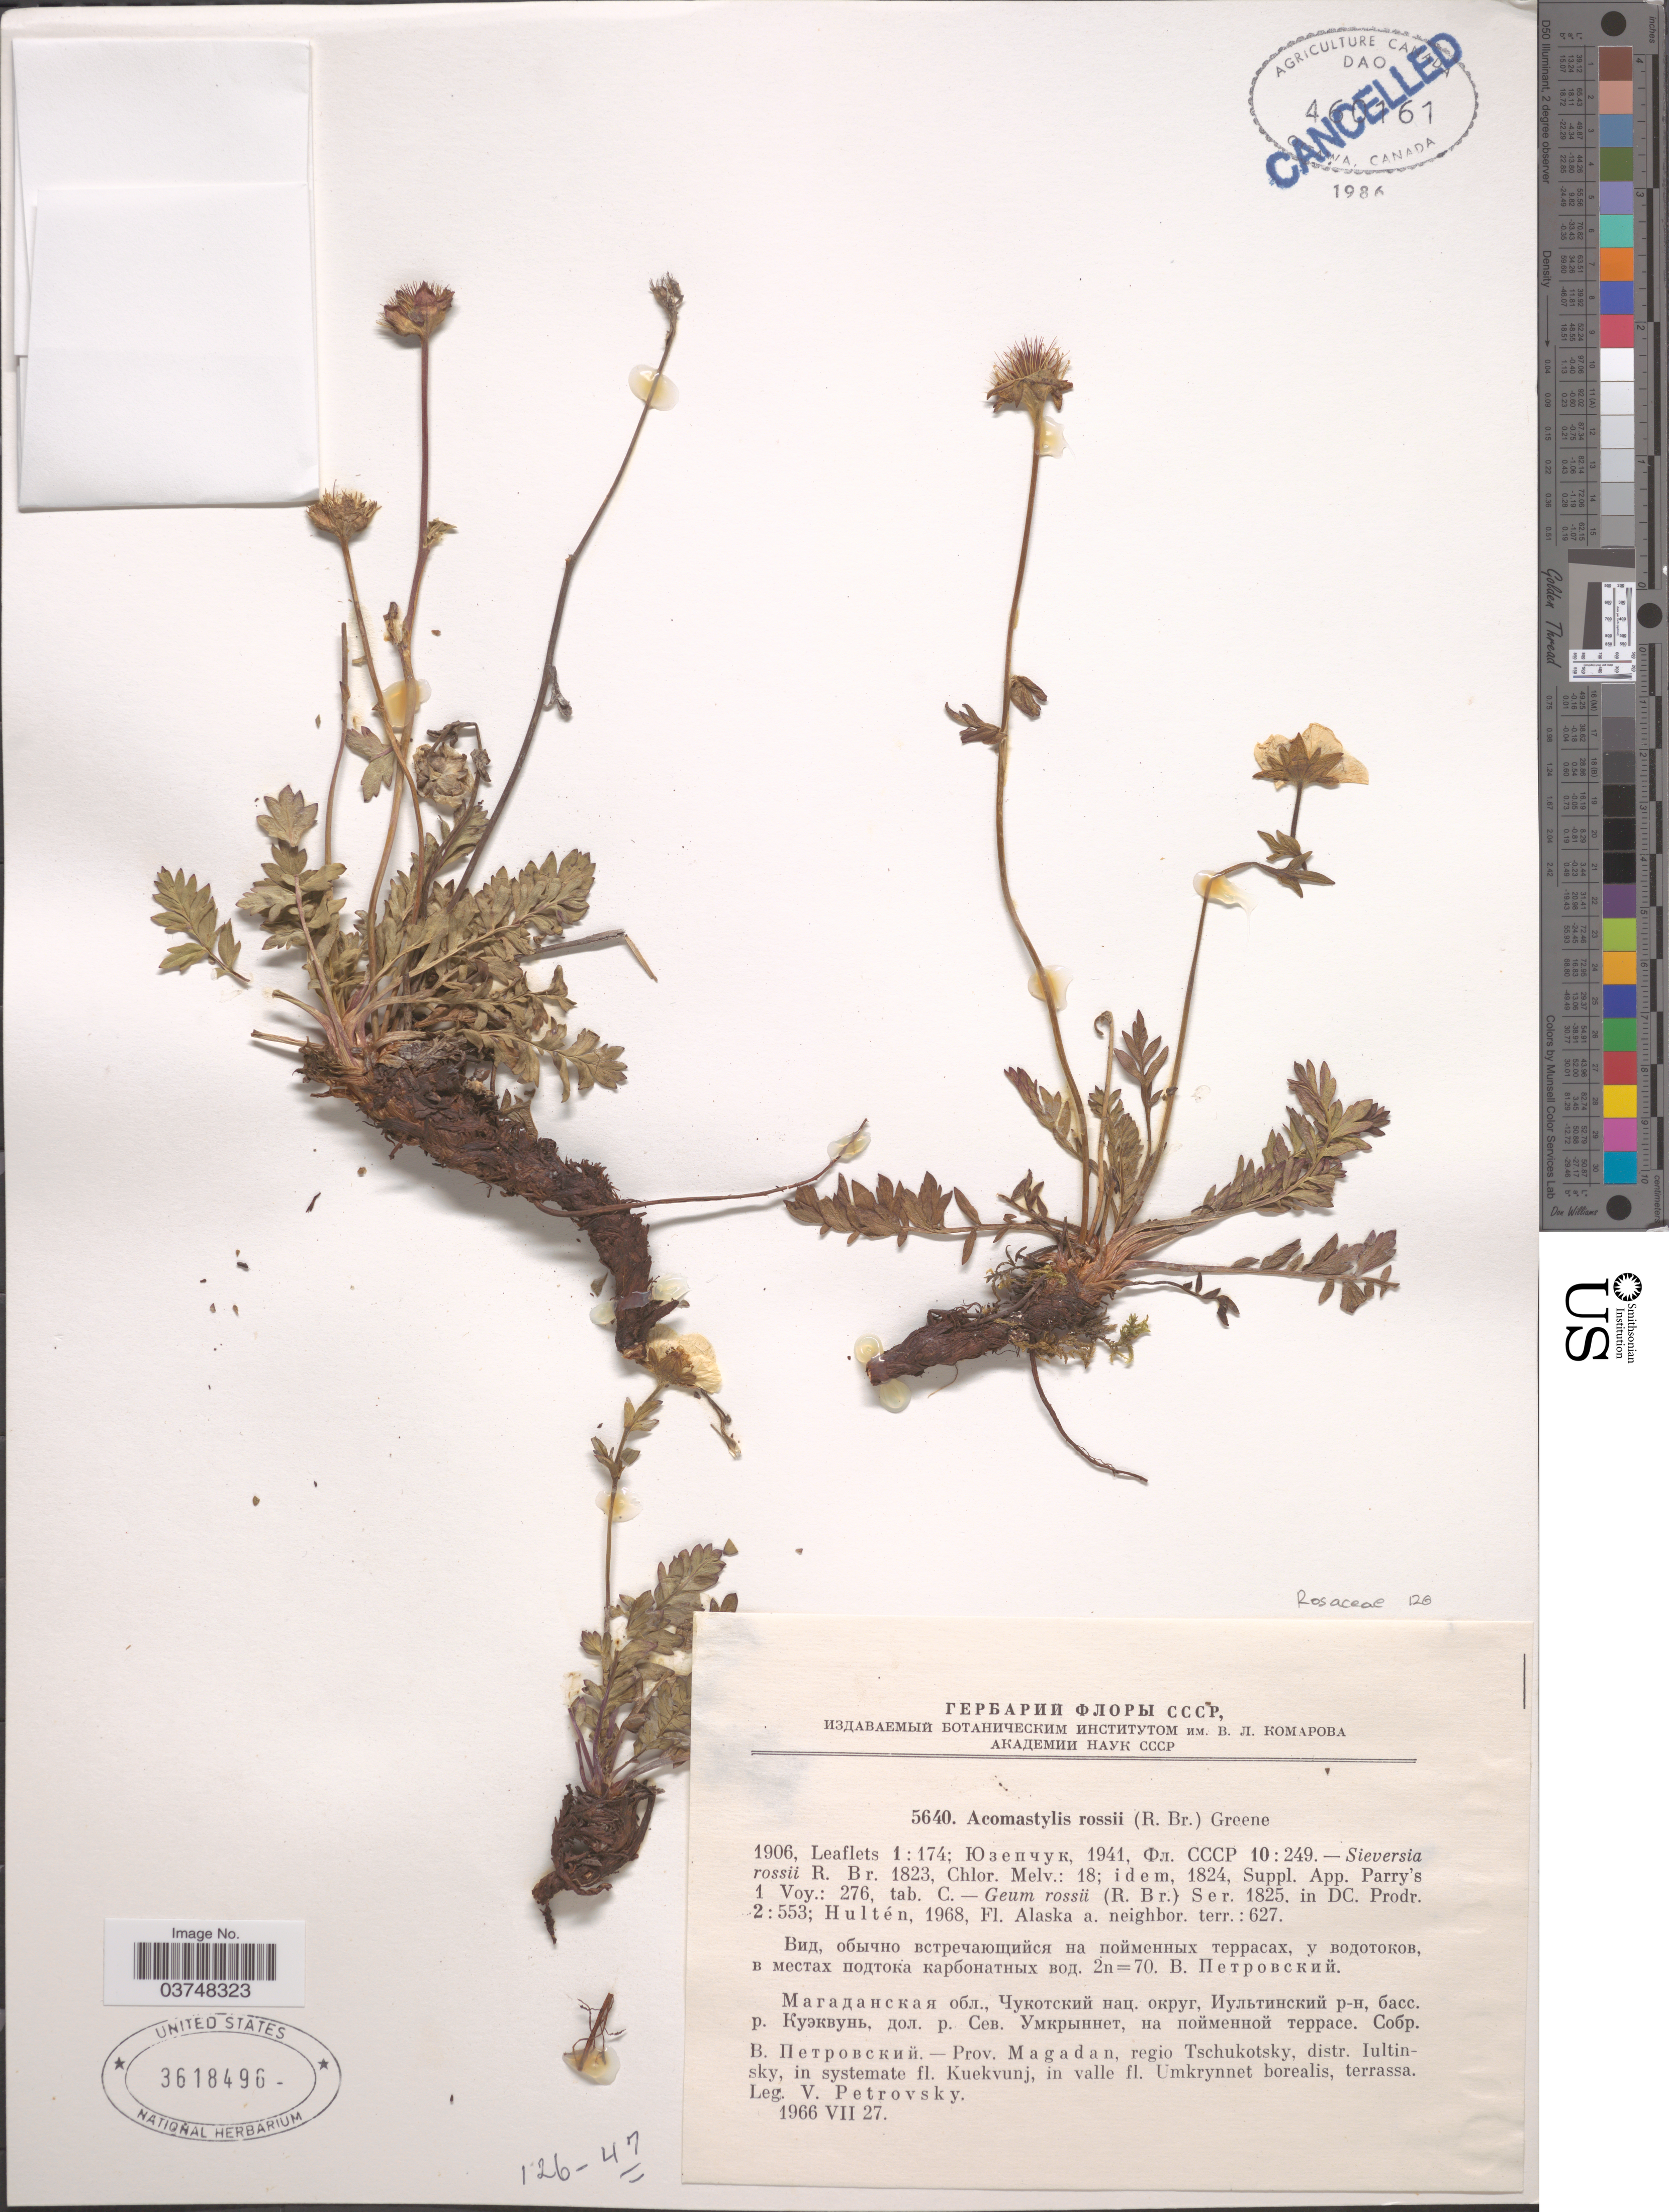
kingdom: Plantae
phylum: Tracheophyta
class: Magnoliopsida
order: Rosales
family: Rosaceae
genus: Geum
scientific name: Geum rossii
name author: (R. Br.) Ser.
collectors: V. Petrovsky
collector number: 5640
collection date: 1966-07-27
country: Russian Federation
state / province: Magadan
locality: Regio Tschukotsky, distr. Iultinsky, in systemate fl. Kuekvunj, in valle fl. Umkrynnet borealis, terrassa.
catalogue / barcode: US 3618496